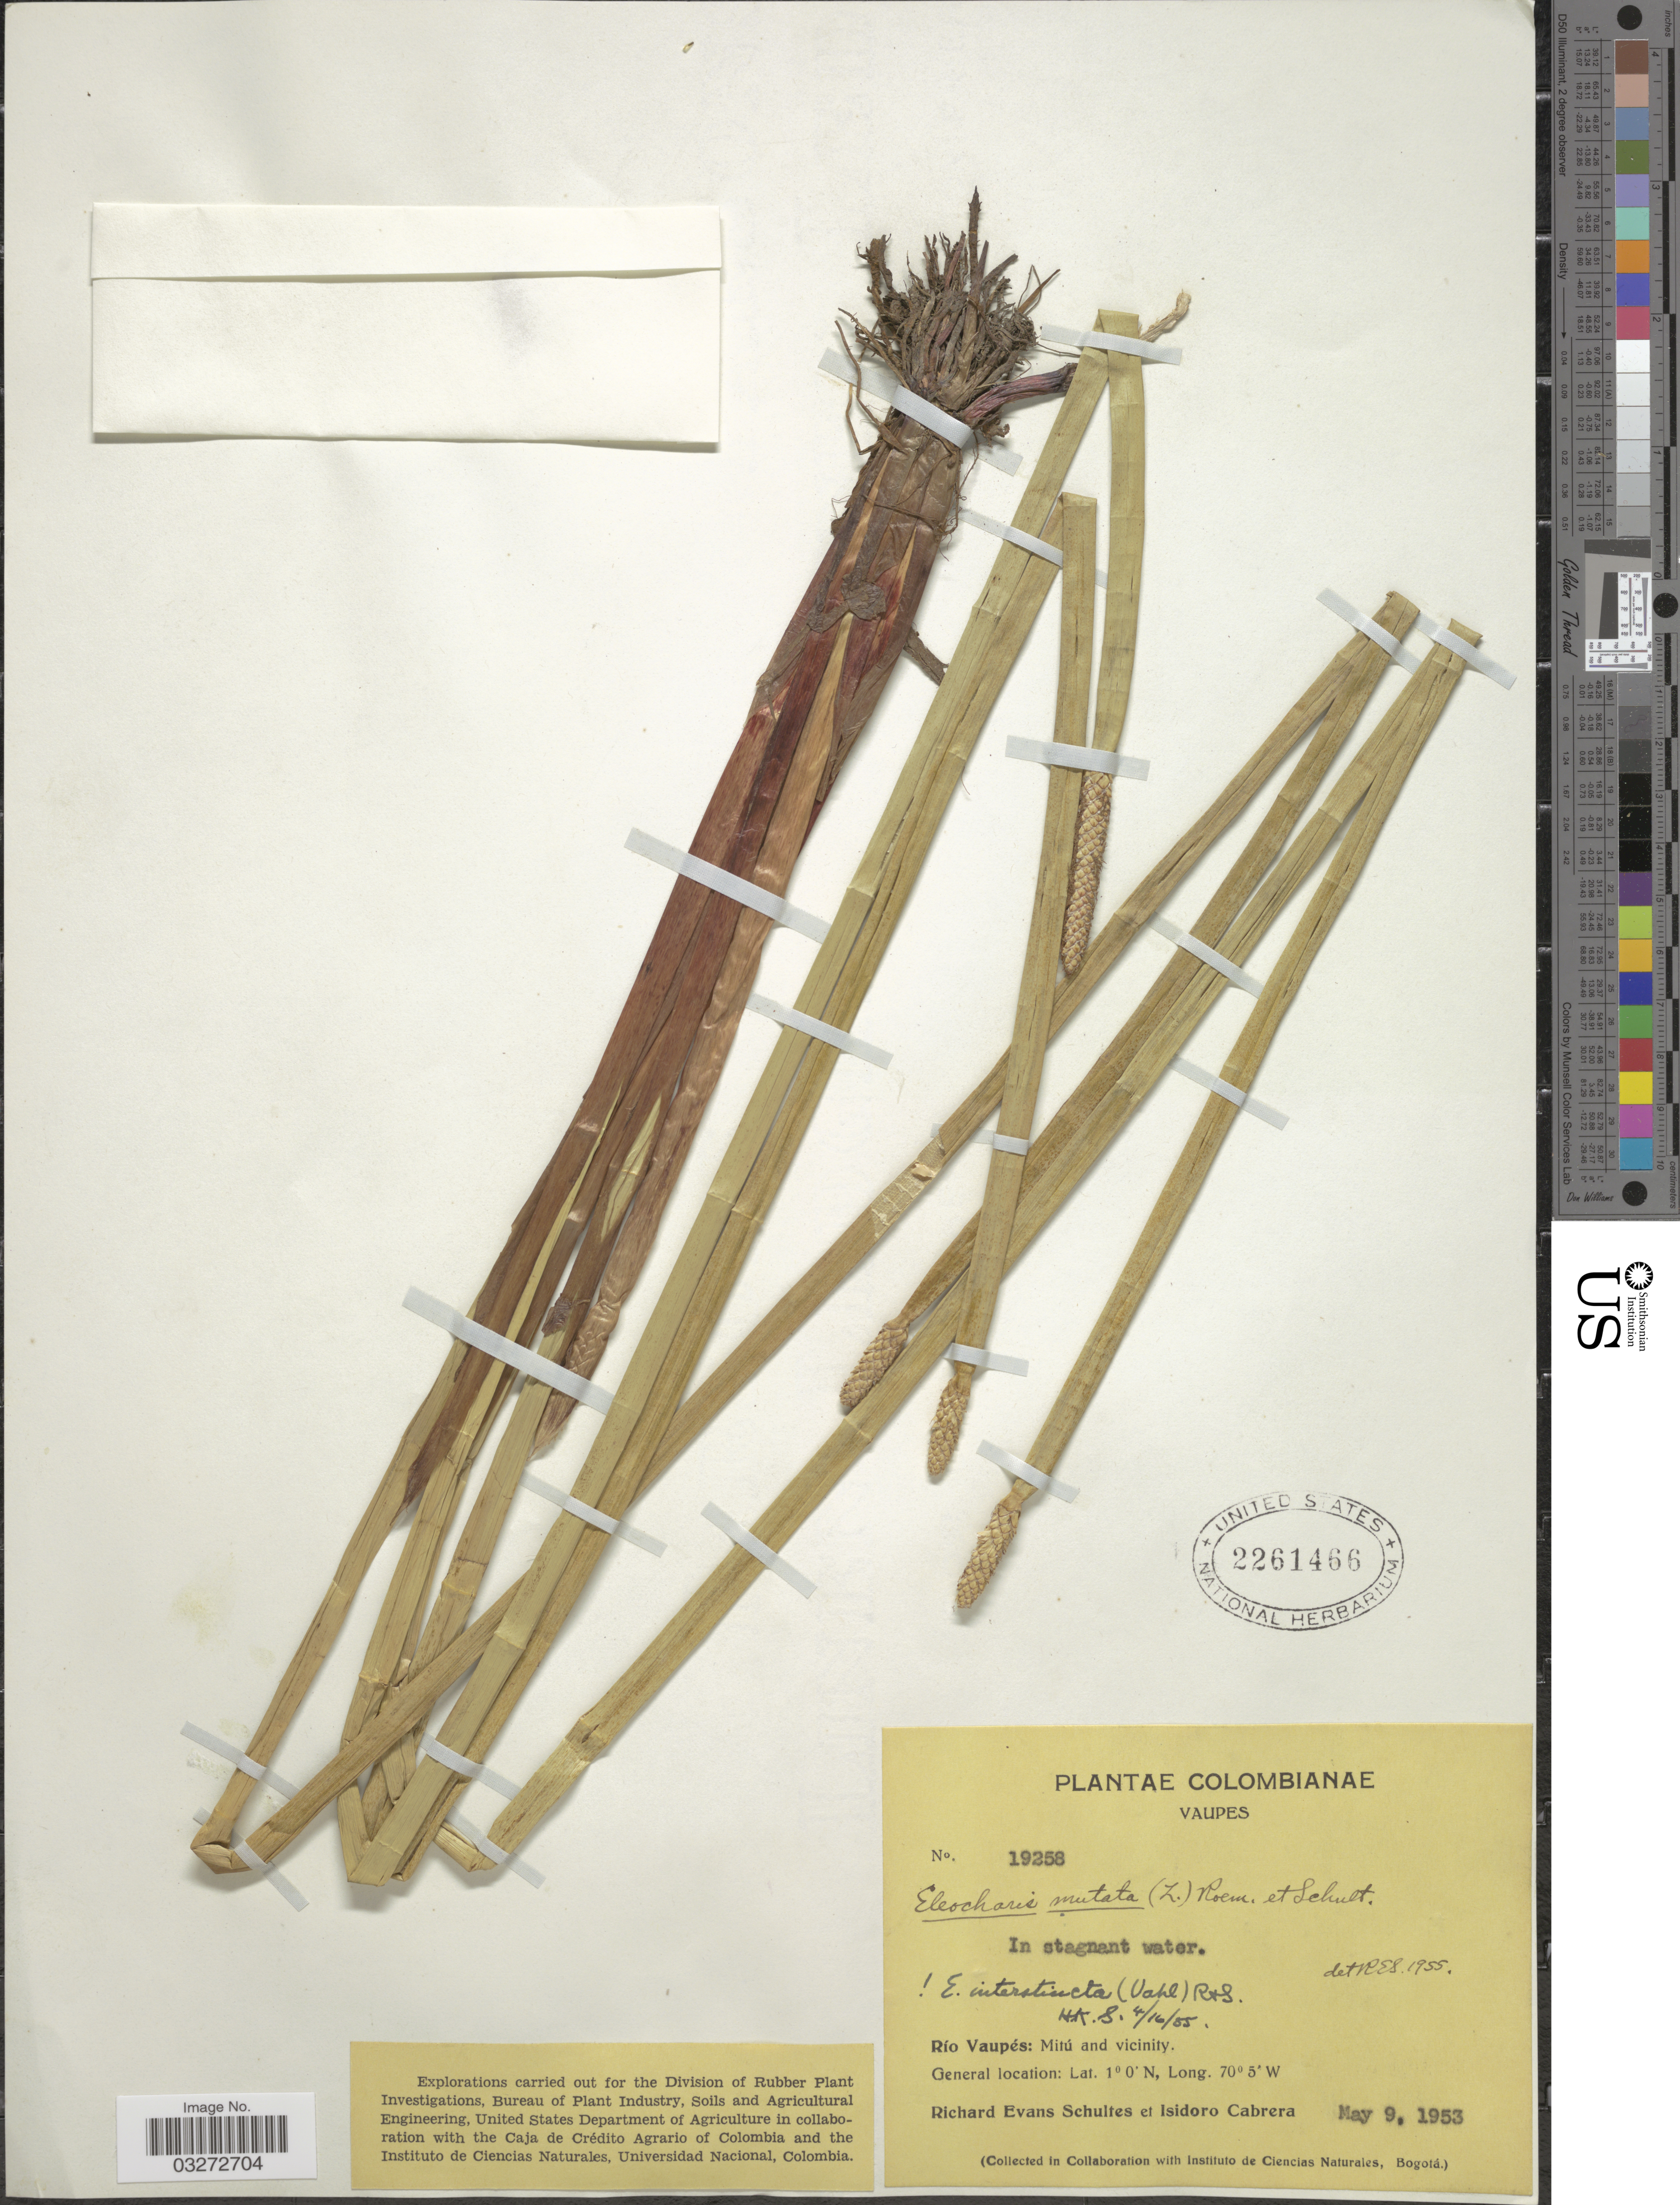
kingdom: Plantae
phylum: Tracheophyta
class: Liliopsida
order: Poales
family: Cyperaceae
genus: Eleocharis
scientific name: Eleocharis mutata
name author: (L.) Roem. & Schult.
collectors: R. E. Schultes & I. Cabrera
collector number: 19258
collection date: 1953-05-09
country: Colombia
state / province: Vaupés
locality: Río Vaupés: Mitú and vicinity.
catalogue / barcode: US 2261466